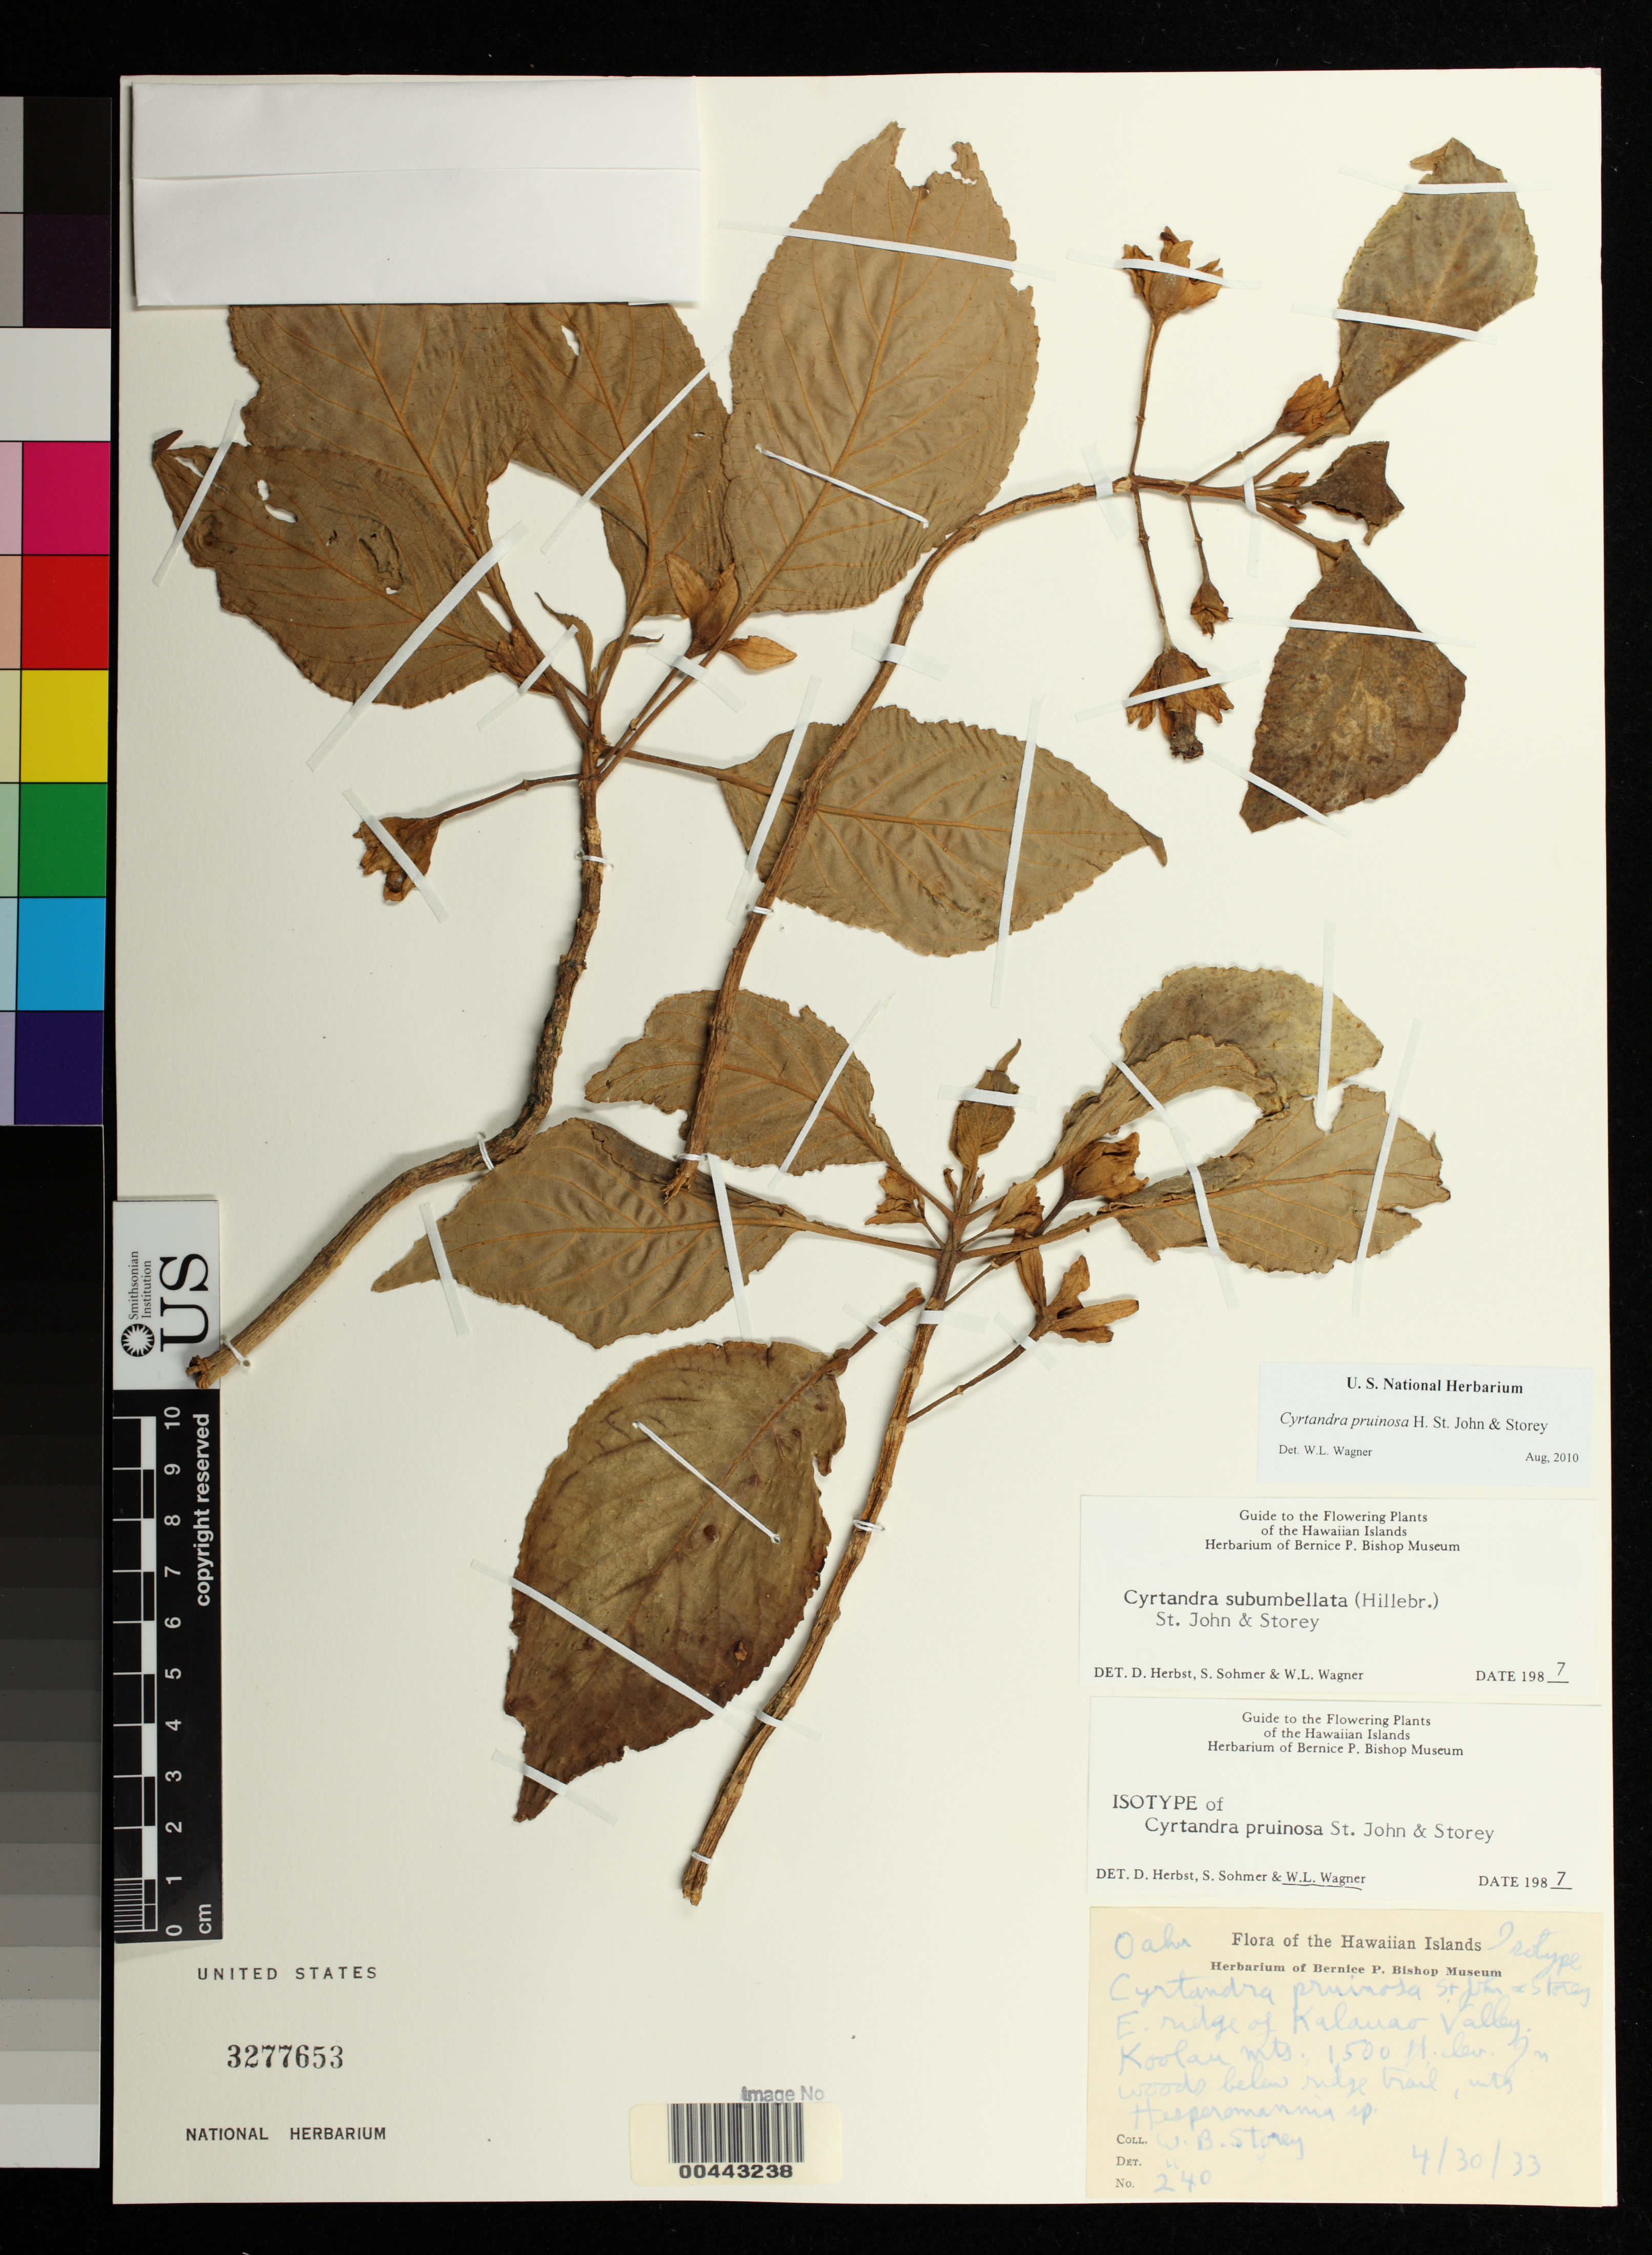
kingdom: Plantae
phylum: Tracheophyta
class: Magnoliopsida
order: Lamiales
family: Gesneriaceae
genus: Cyrtandra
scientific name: Cyrtandra pruinosa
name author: H. St. John & Storey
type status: Isotype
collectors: W. Storey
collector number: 240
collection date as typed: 30 Apr 1933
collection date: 1933-04-30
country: United States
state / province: Hawaii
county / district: Honolulu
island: Oahu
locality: E ridge of Kalanao Valley, Koolau Mts.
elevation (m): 457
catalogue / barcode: US 3277653